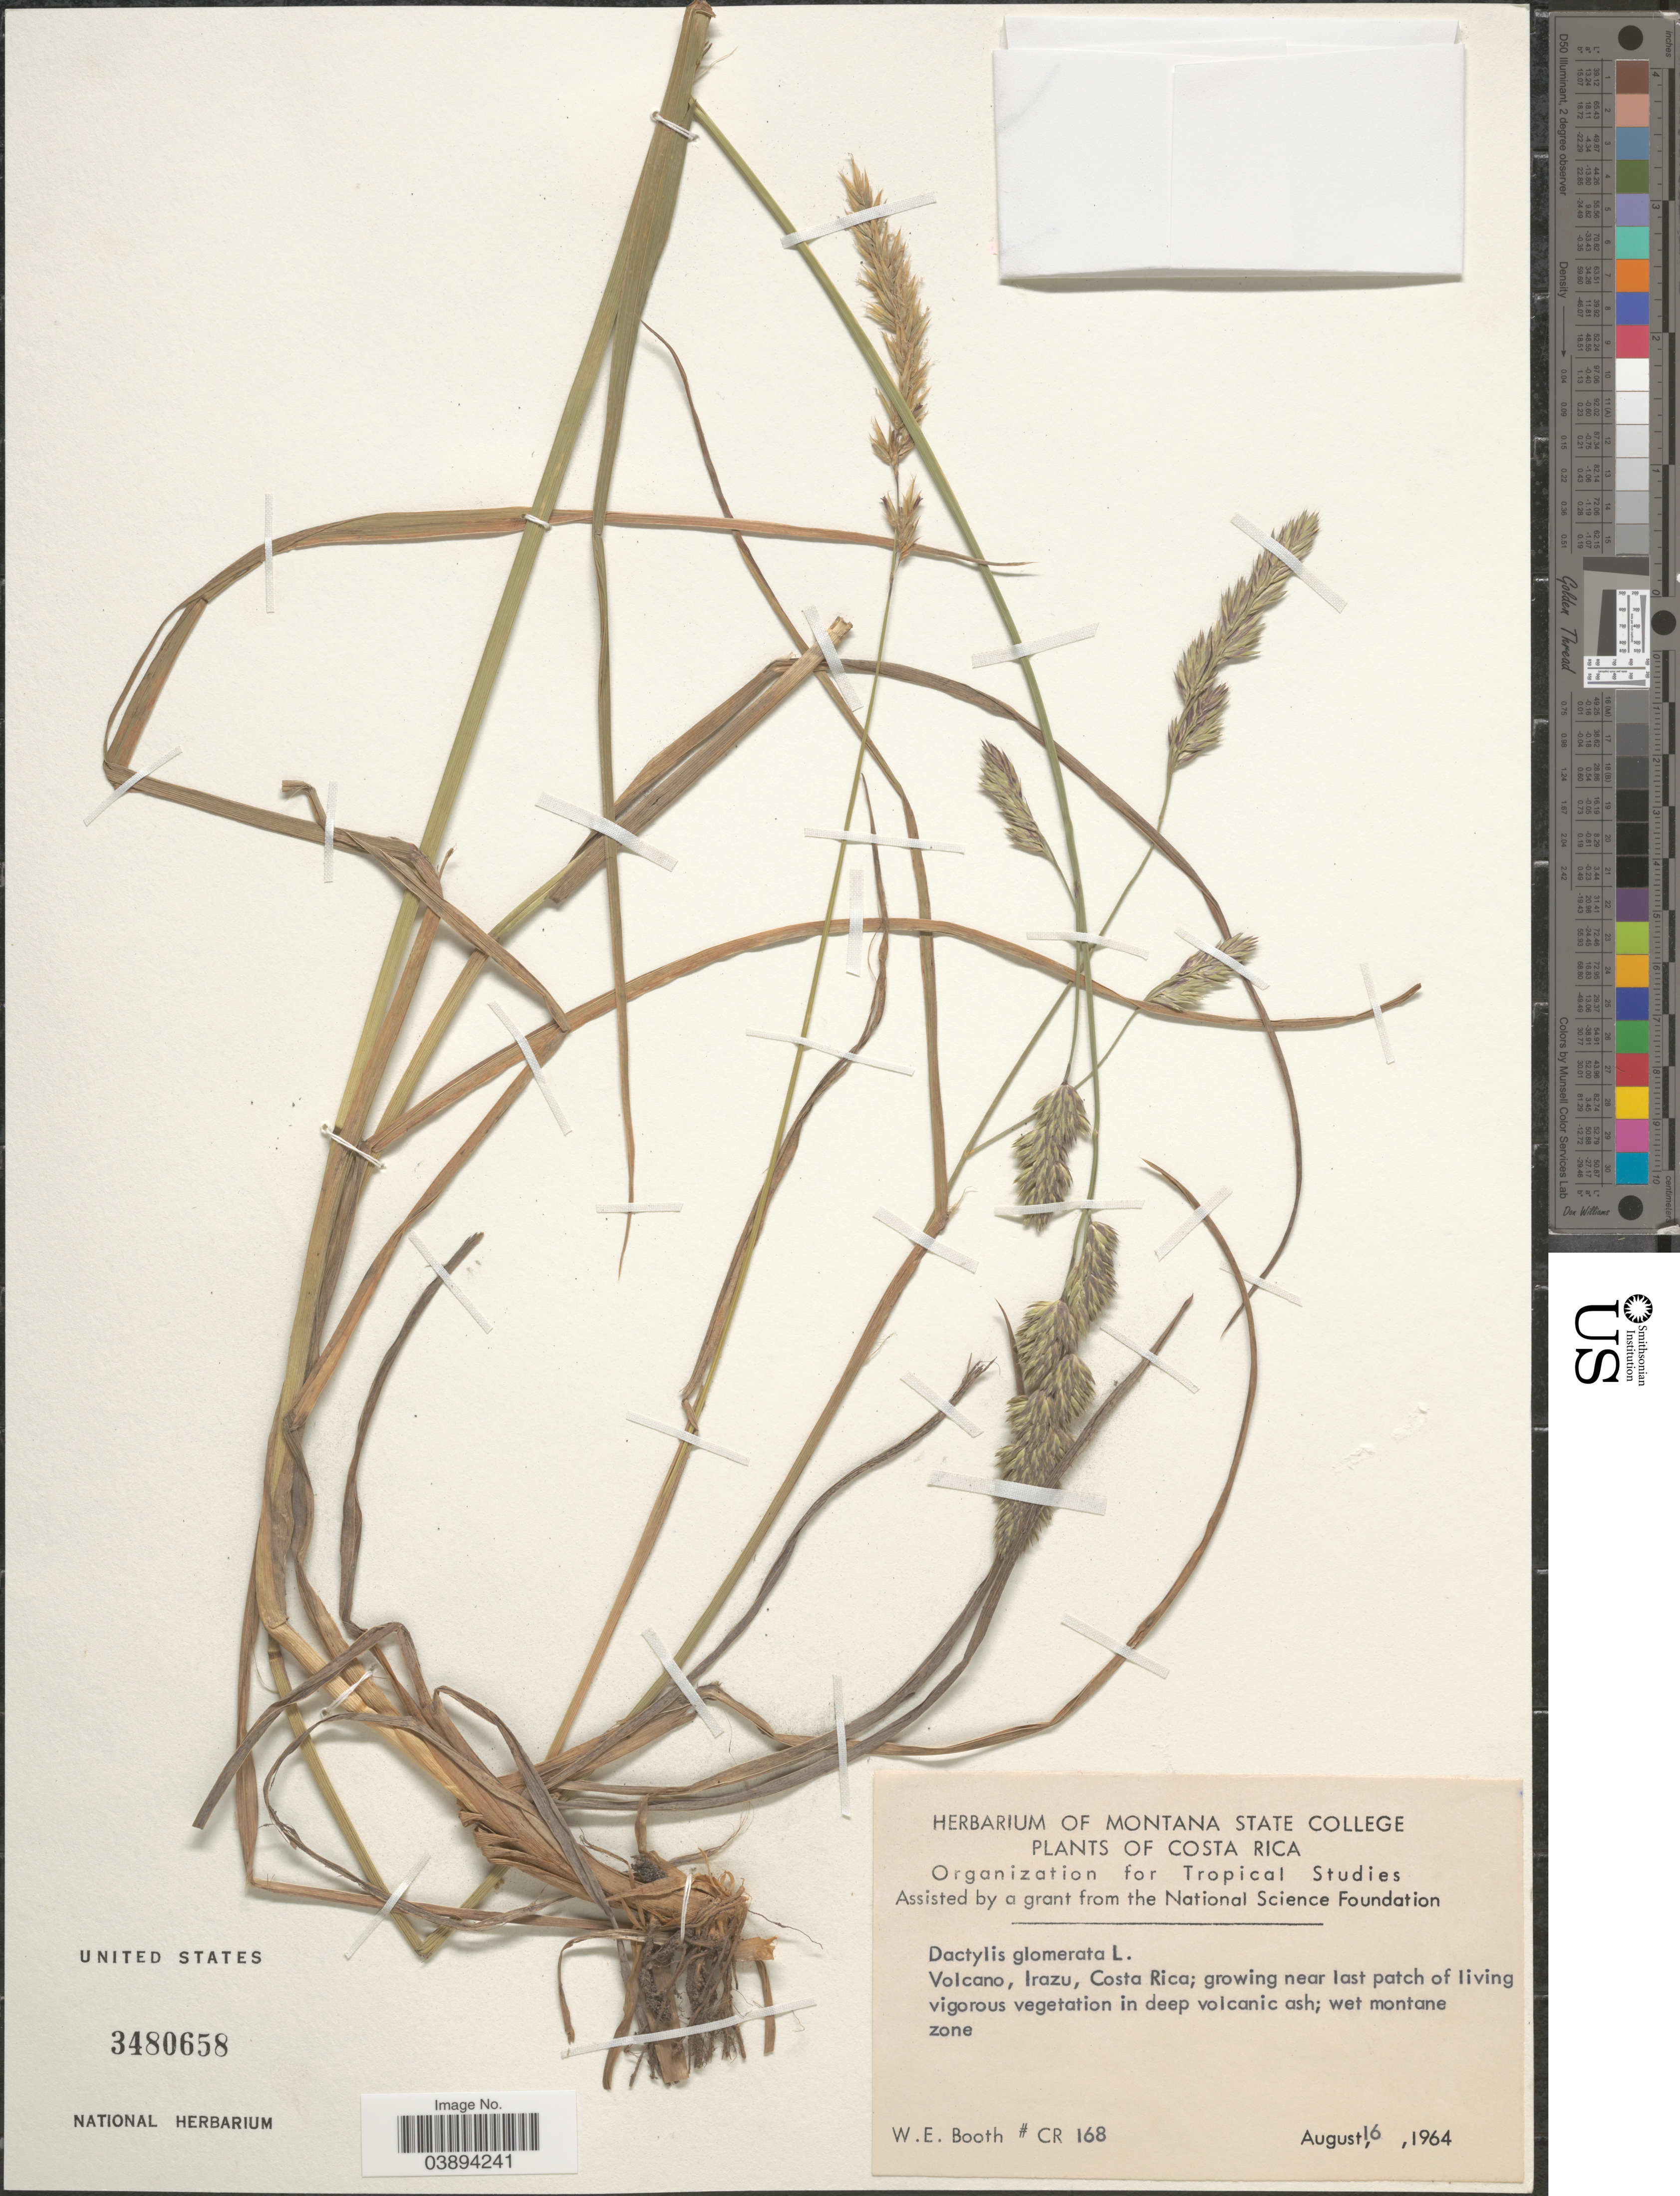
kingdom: Plantae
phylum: Tracheophyta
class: Liliopsida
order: Poales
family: Poaceae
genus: Dactylis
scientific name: Dactylis glomerata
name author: L.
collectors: W. Booth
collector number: CR 168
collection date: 1964-08-16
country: Costa Rica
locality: Volcano, Irazu.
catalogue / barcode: US 3480658